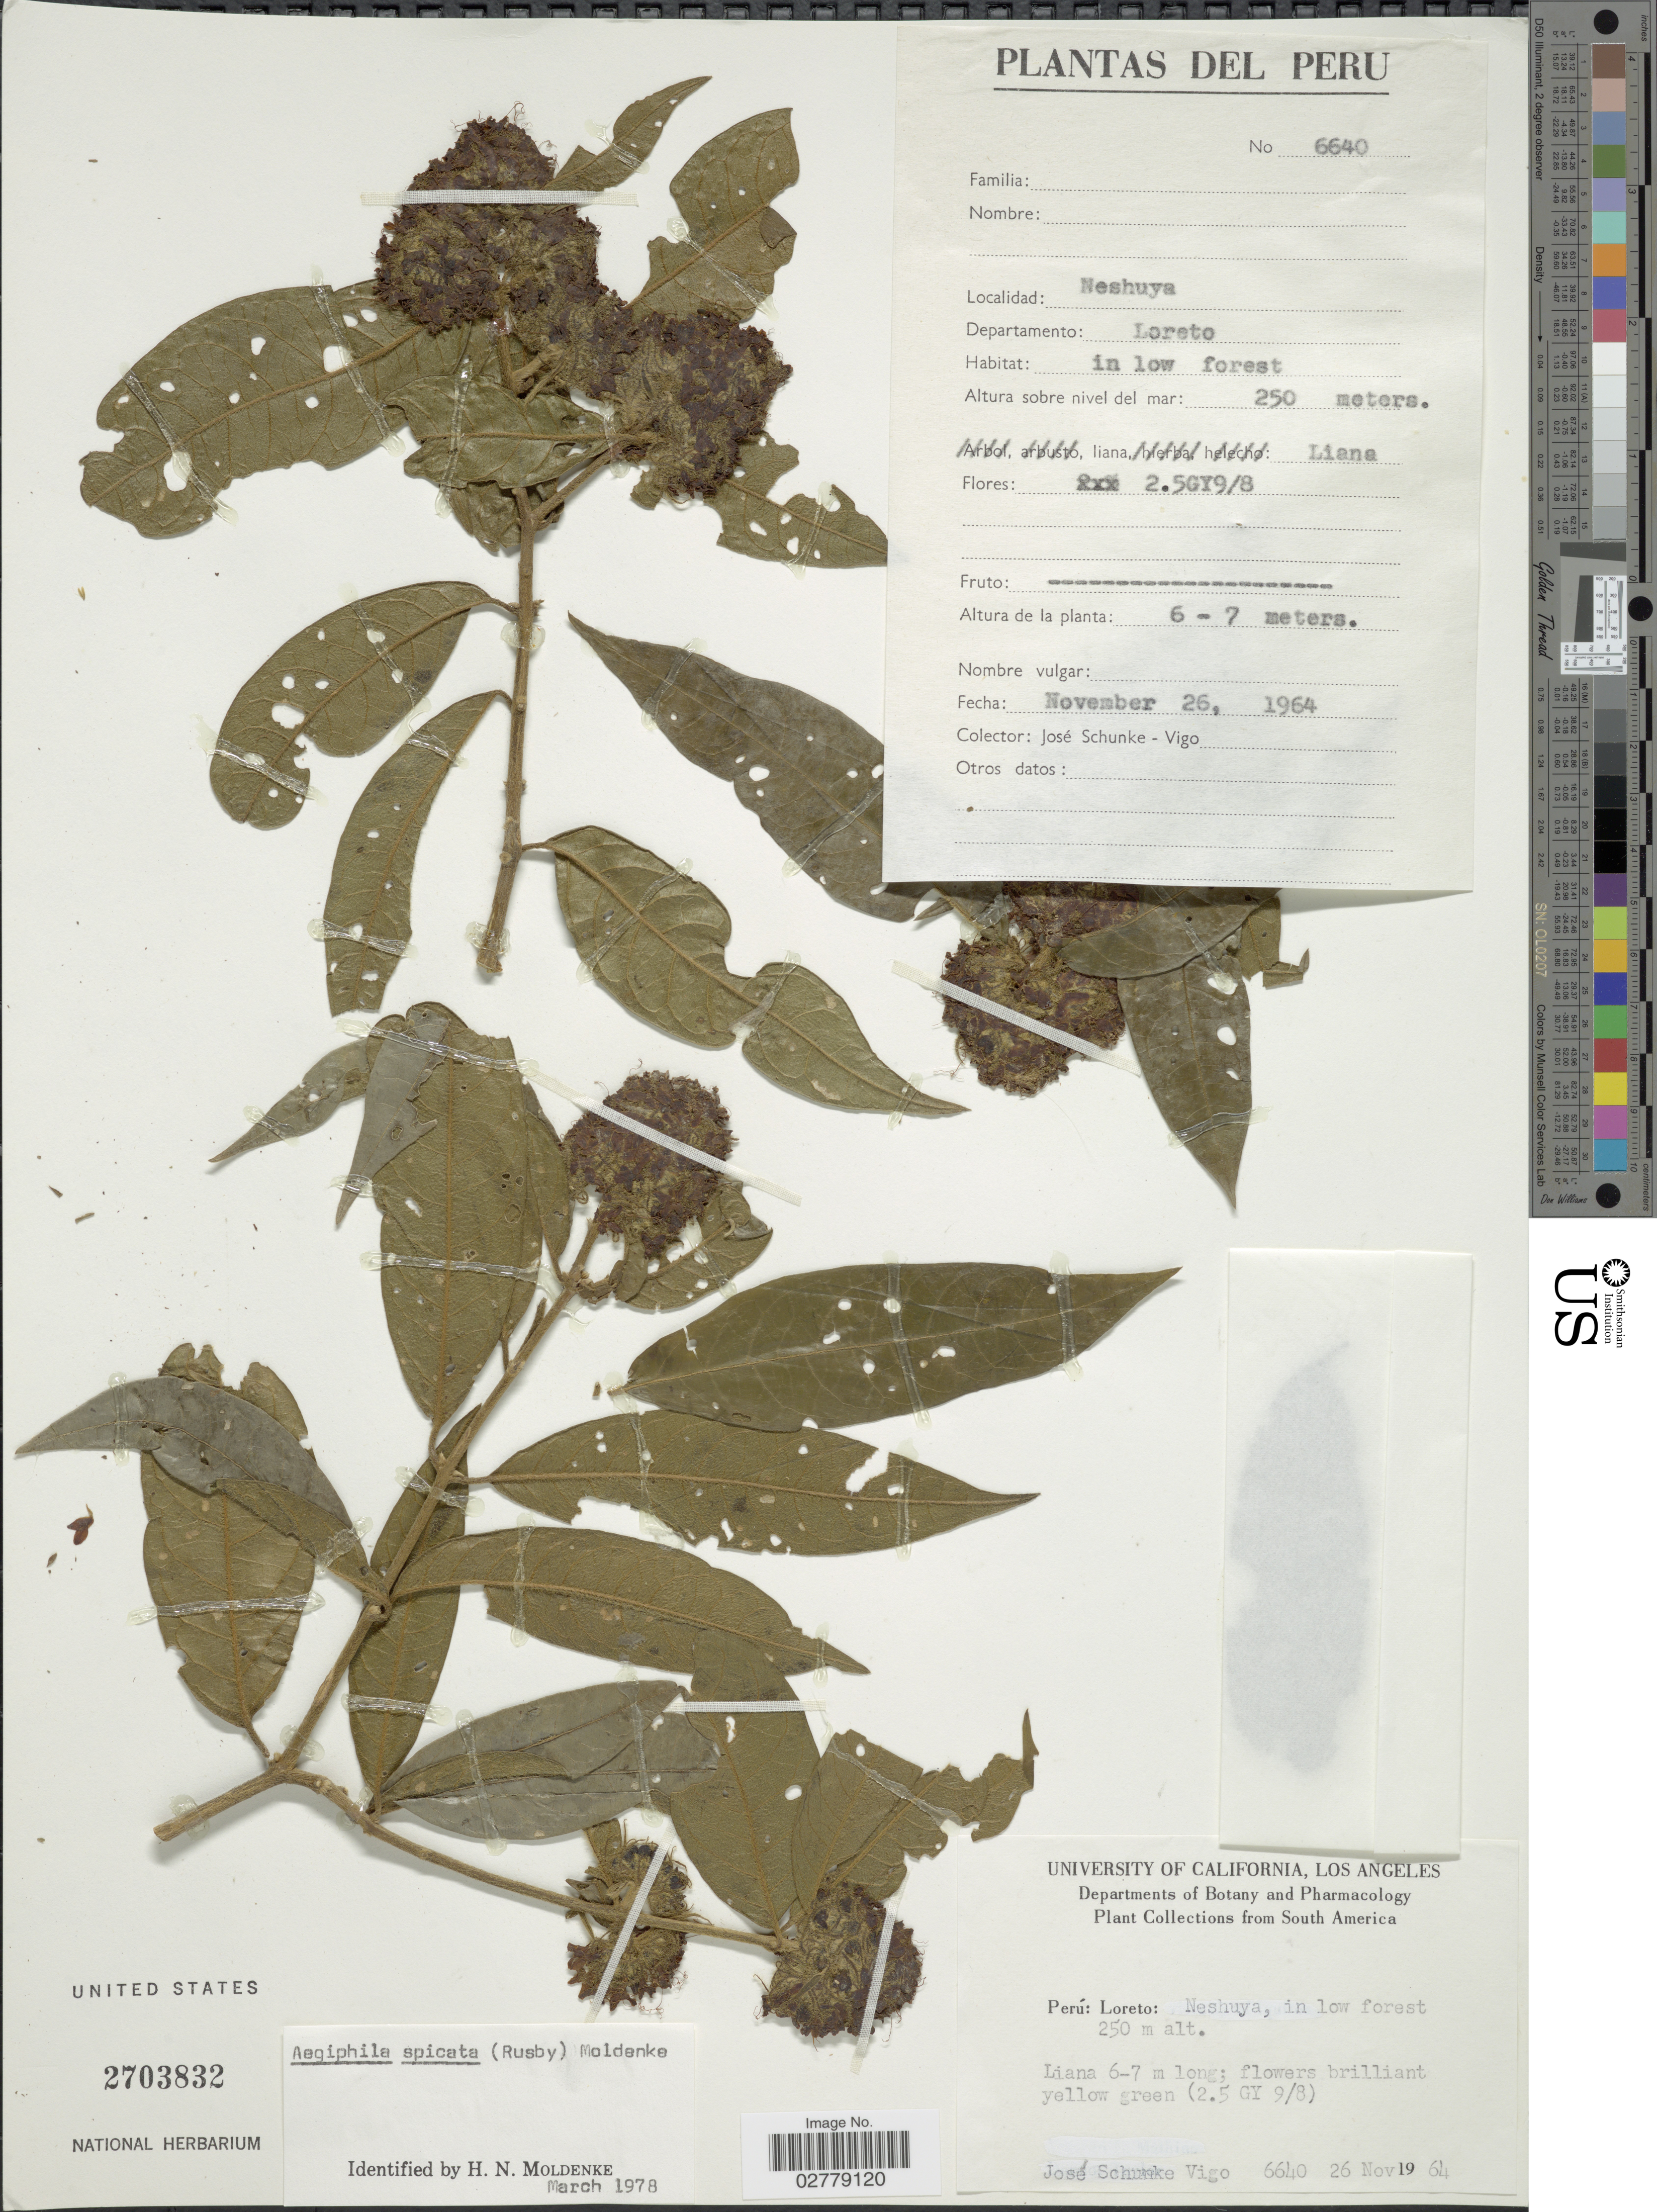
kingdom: Plantae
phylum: Tracheophyta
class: Magnoliopsida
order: Lamiales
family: Lamiaceae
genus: Aegiphila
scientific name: Aegiphila spicata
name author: (Rusby) Moldenke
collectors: J. Schunke Vigo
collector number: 6640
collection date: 1964-11-26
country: Peru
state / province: Loreto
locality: Neshuya, Departamento Loreto.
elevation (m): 250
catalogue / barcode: US 2703832